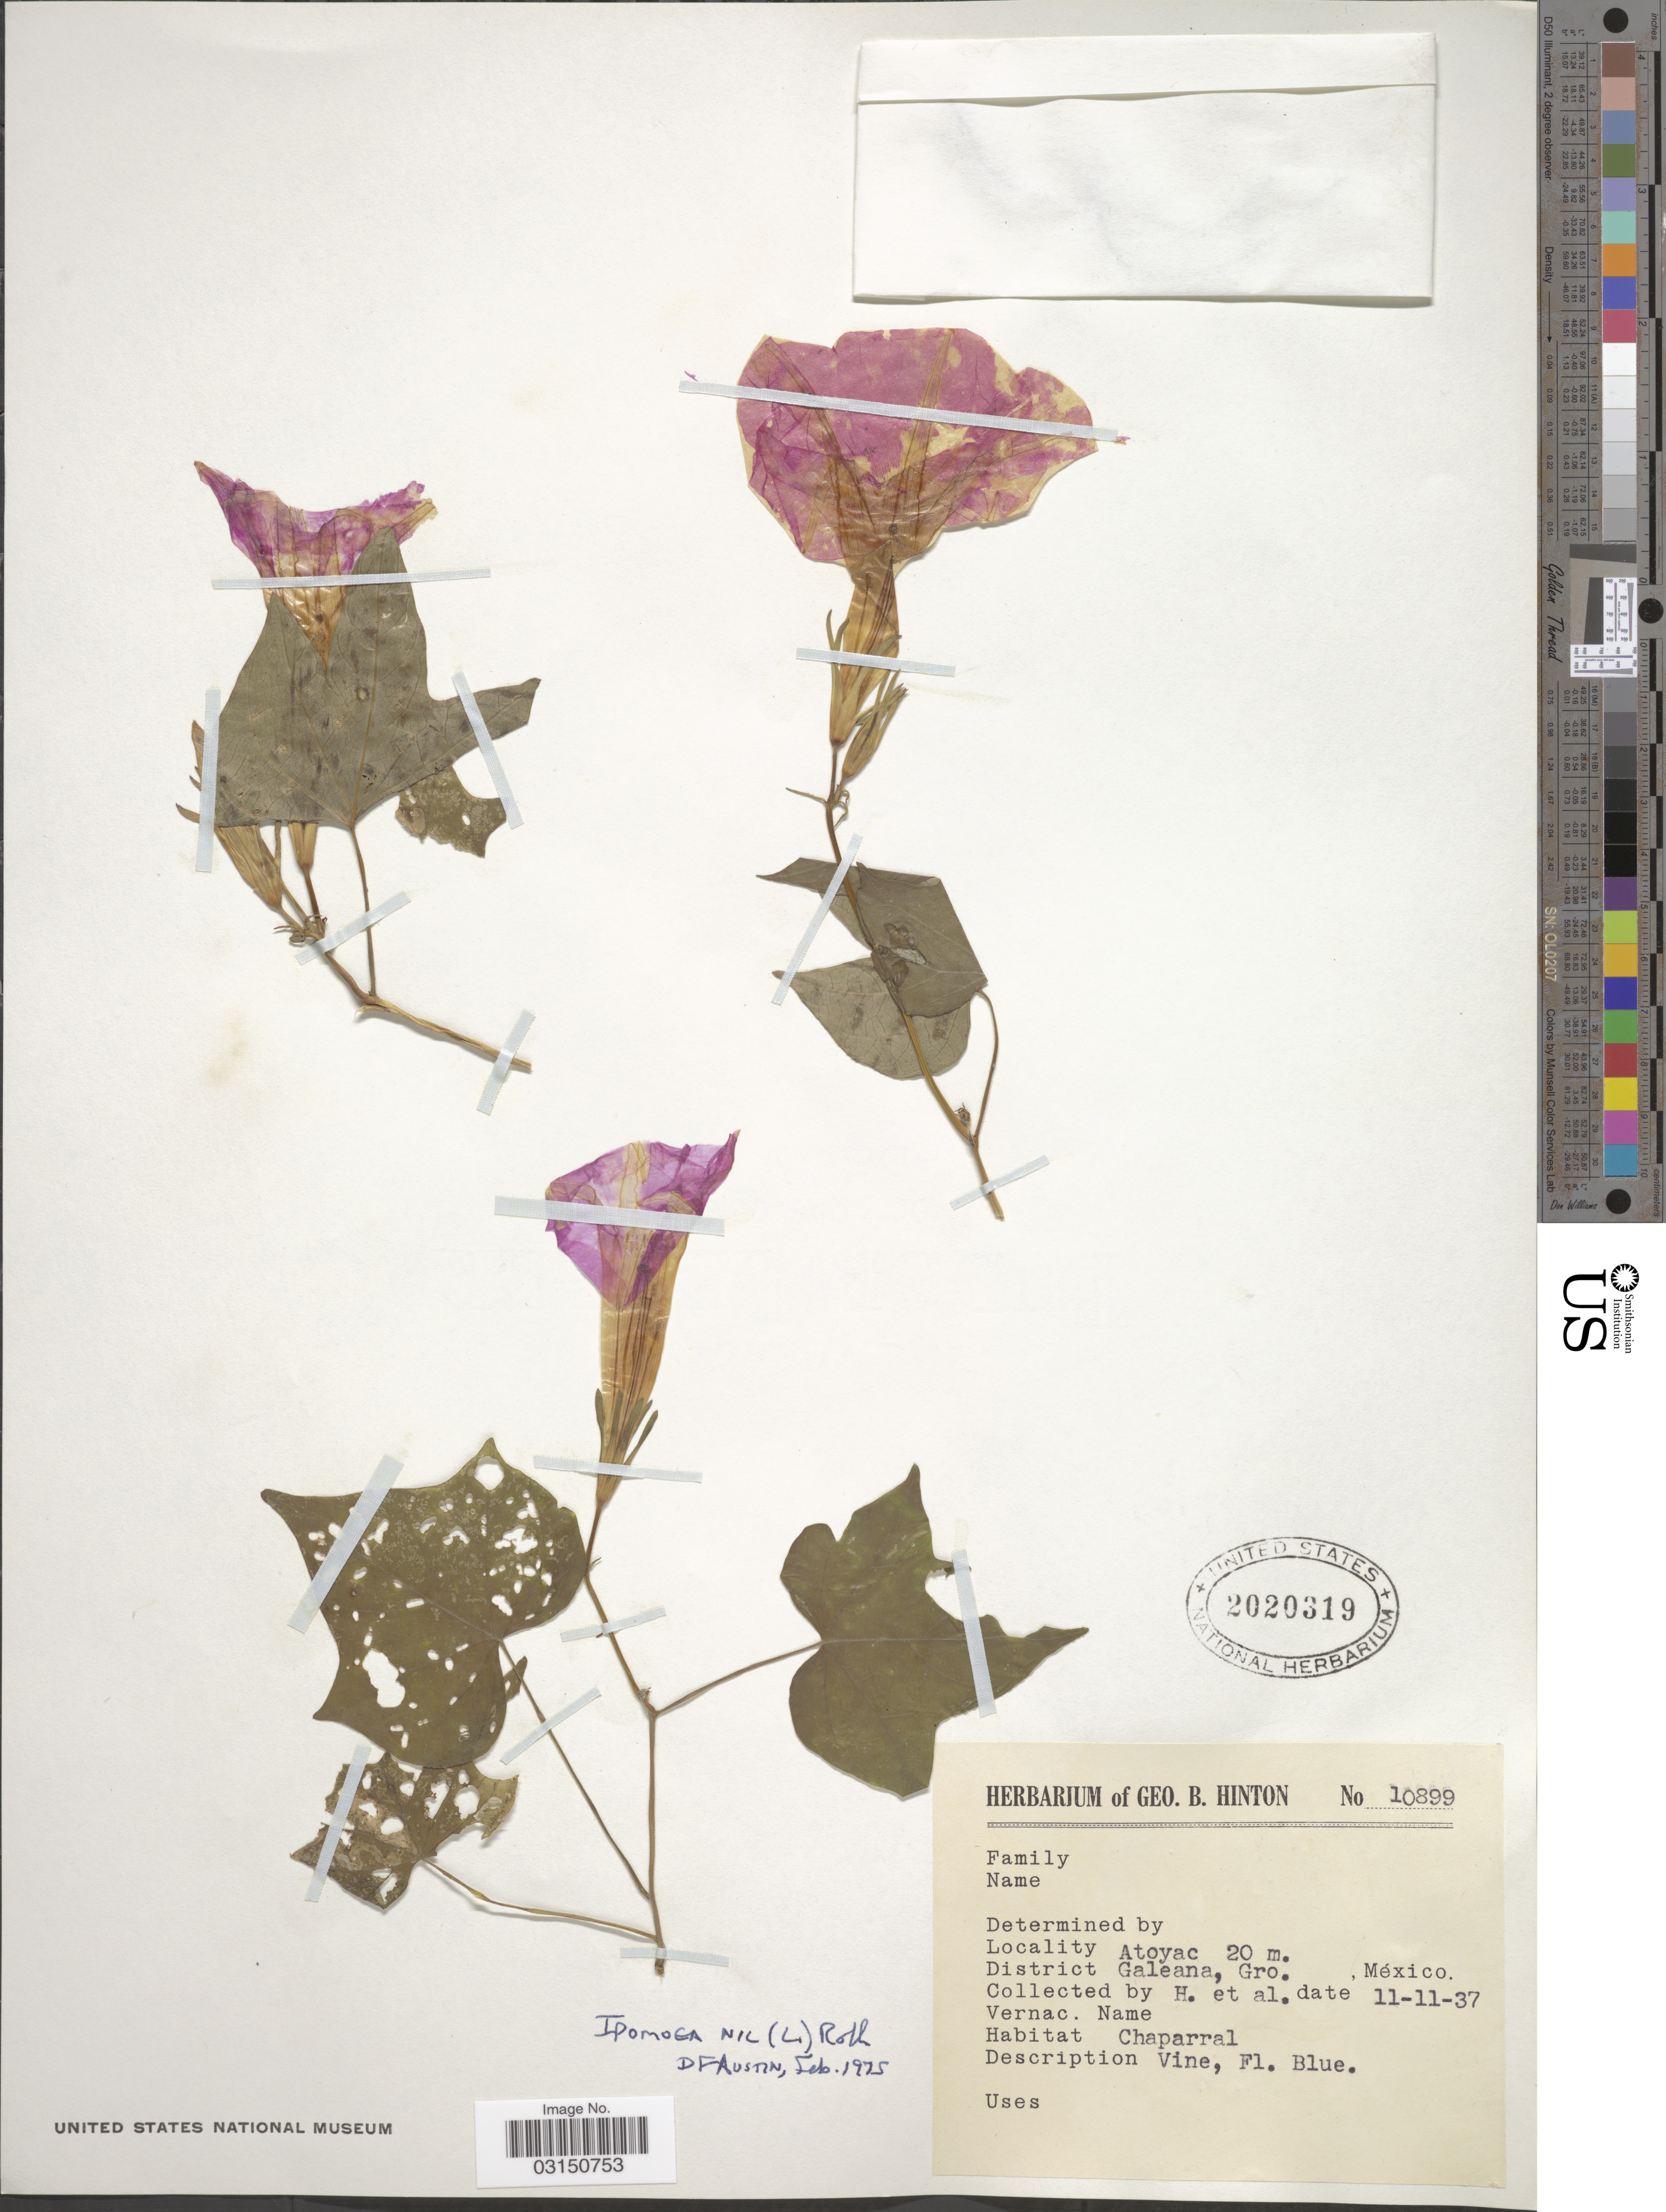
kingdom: Plantae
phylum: Tracheophyta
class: Magnoliopsida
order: Solanales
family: Convolvulaceae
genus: Ipomoea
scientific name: Ipomoea nil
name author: (L.) Roth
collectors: G. B. Hinton & et al.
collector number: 10899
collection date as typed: Transcribed d/m/y: 11/11/37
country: Mexico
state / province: Guerrero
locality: Atoyac. District Galeana.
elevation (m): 20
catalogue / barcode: US 2020319